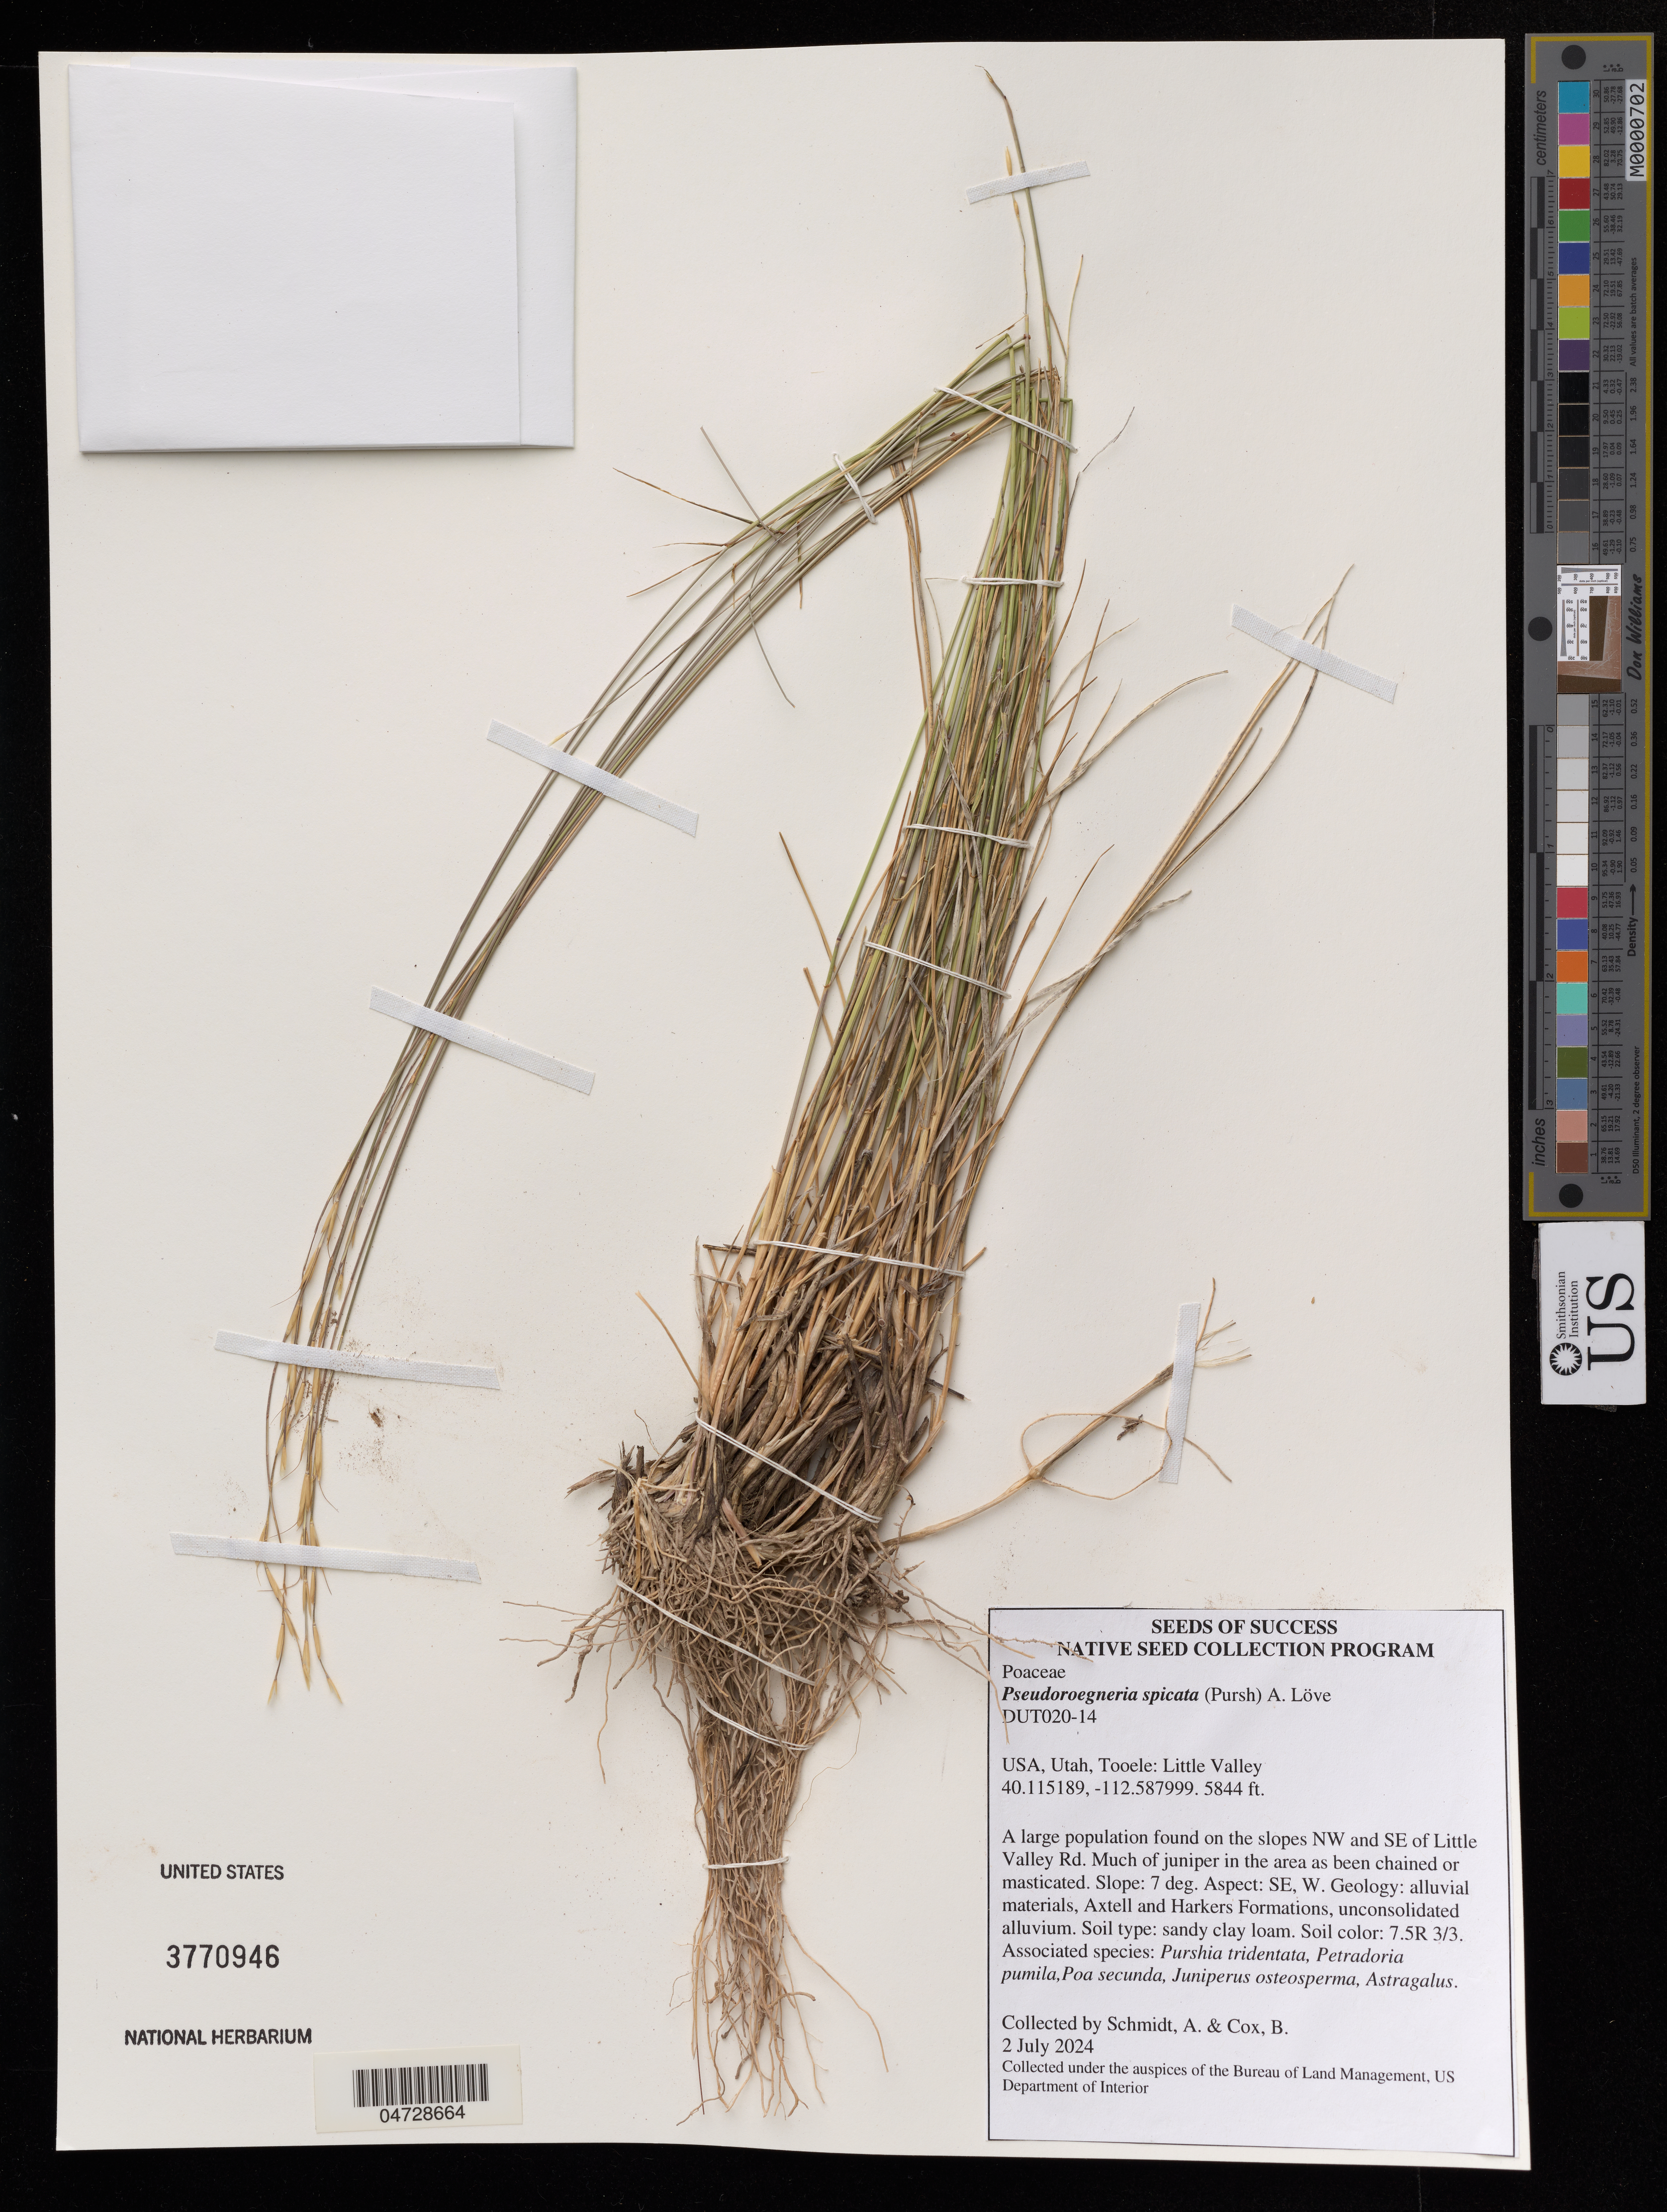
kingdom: Plantae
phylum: Tracheophyta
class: Liliopsida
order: Poales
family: Poaceae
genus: Pseudoroegneria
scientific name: Pseudoroegneria spicata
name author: (Pursh) Á. Löve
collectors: A. Schmidt & B. Cox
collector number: DUT020-14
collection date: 2024-07-02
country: United States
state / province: Utah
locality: Tooele: Little Valley. On the slopes NW and SE of Little Valley Rd.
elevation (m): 1781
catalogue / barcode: US 3770946